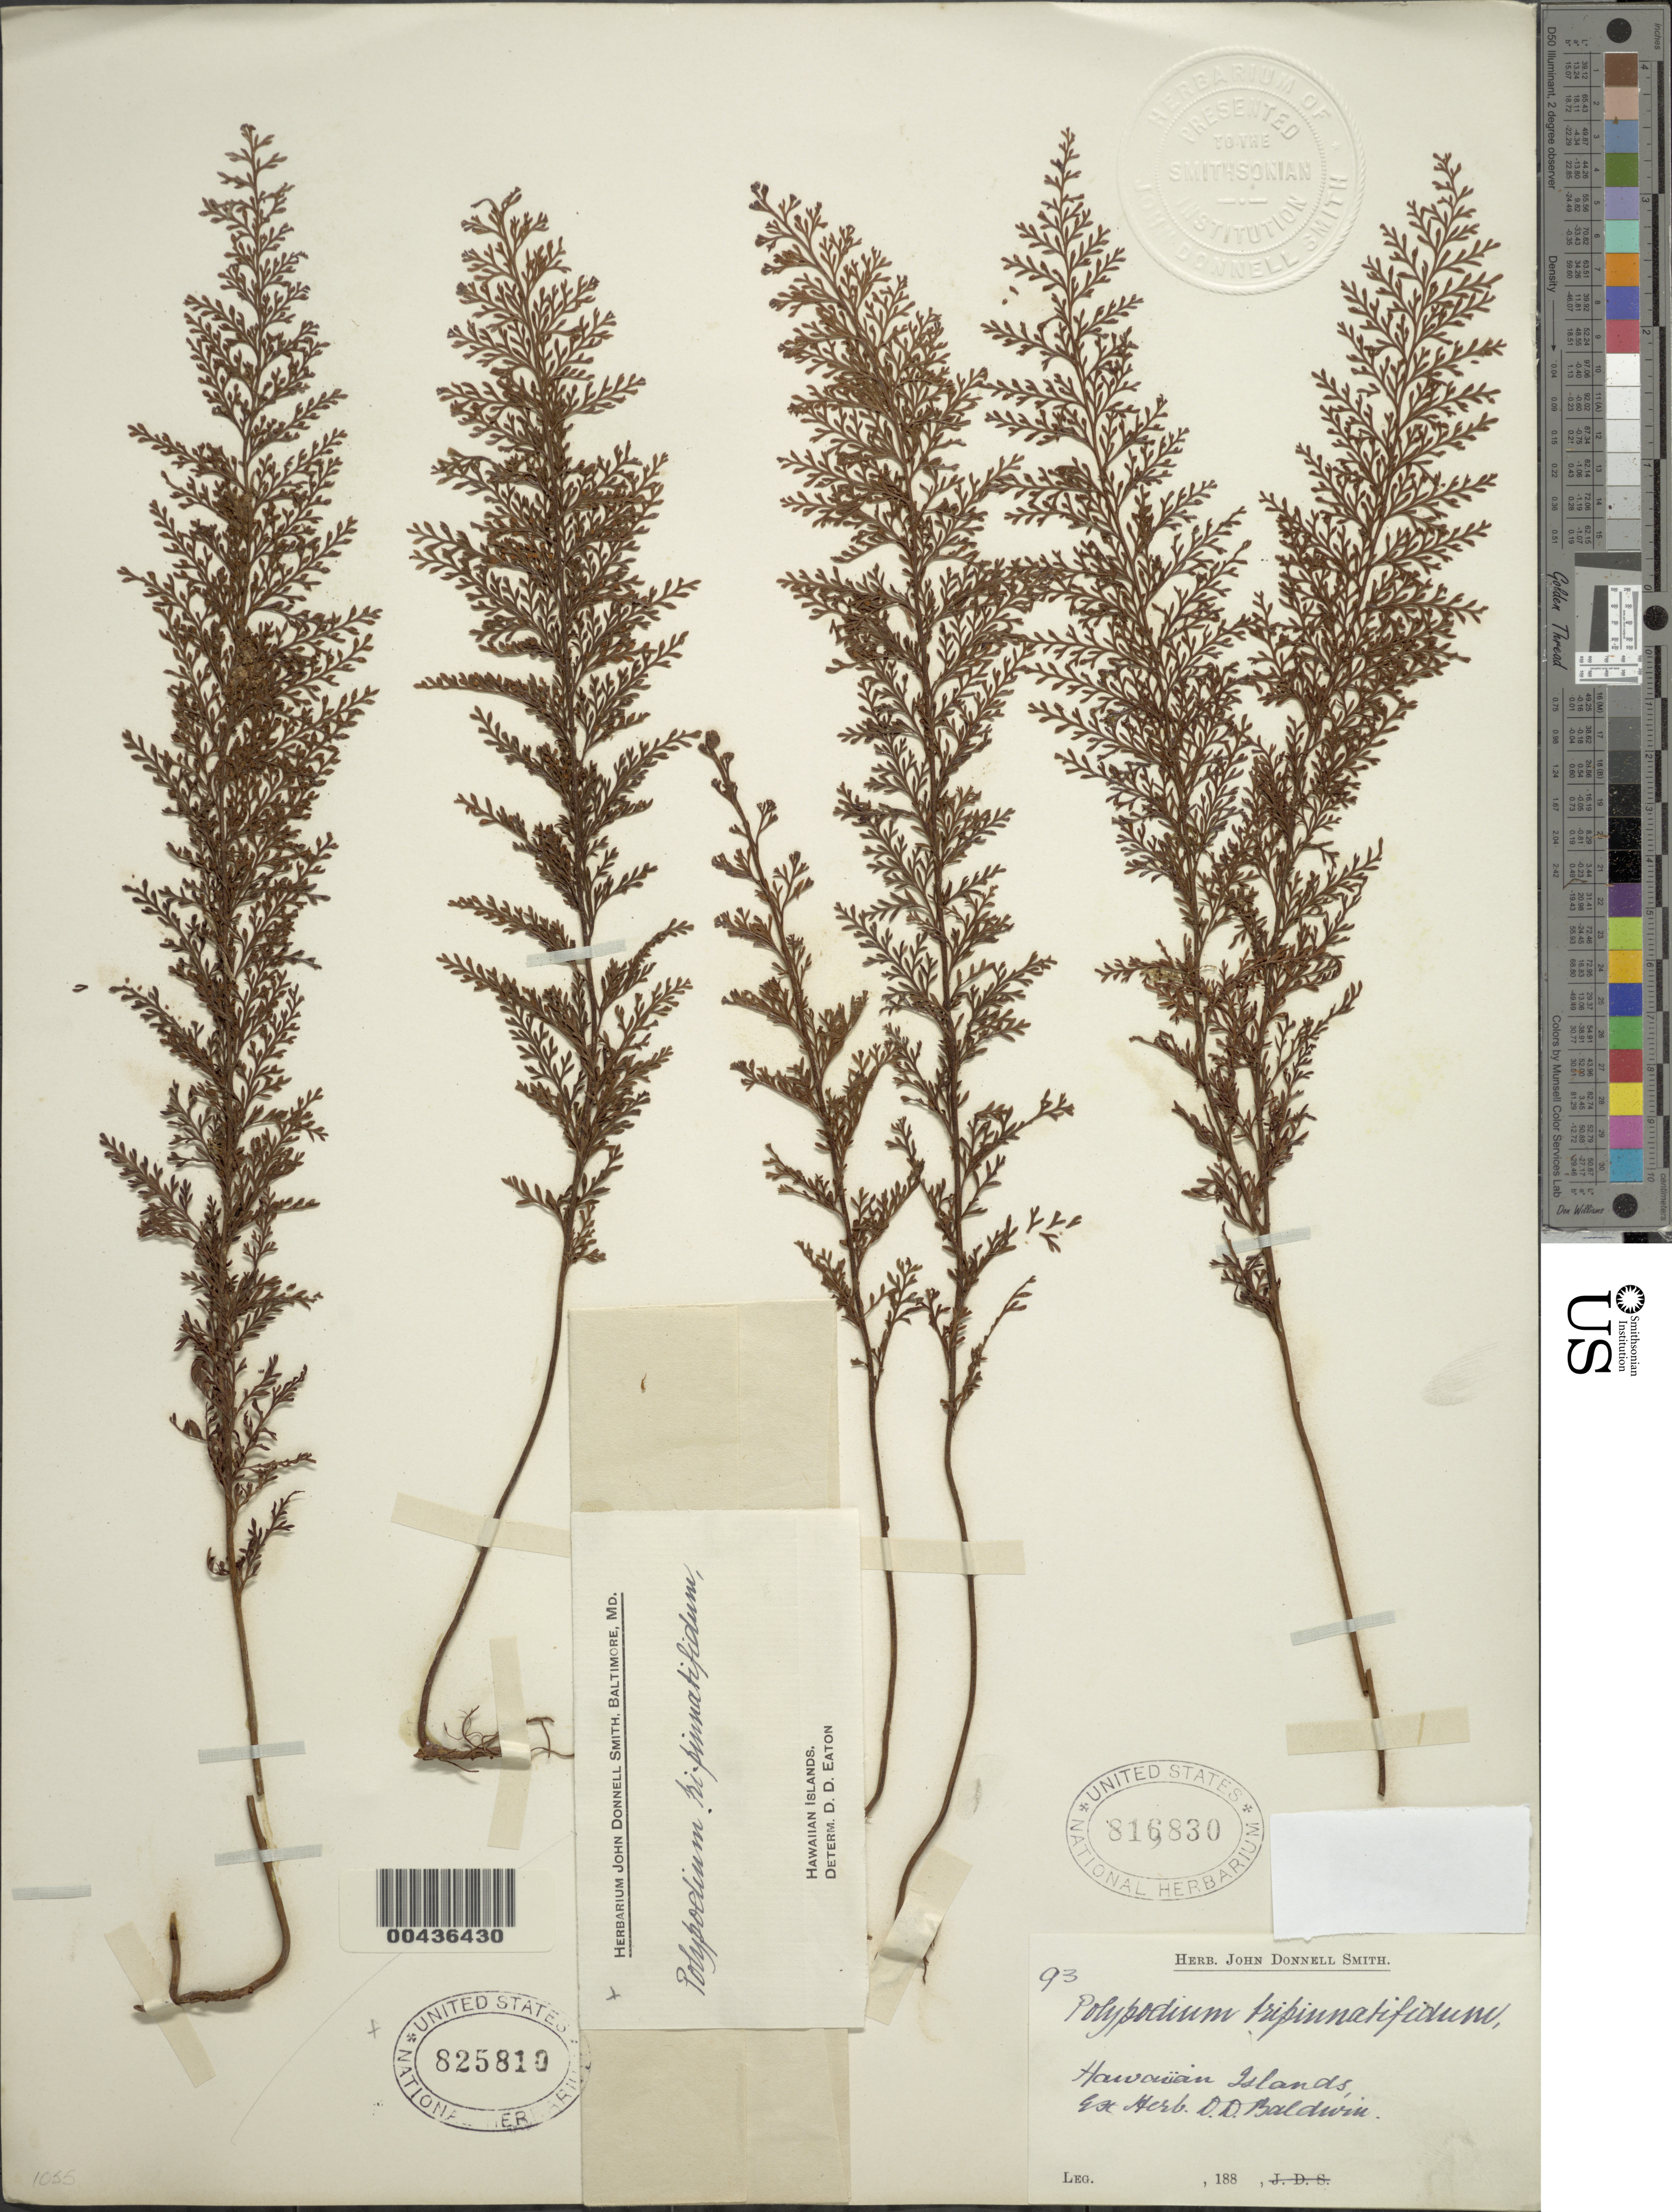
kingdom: Plantae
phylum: Tracheophyta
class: Polypodiopsida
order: Polypodiales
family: Polypodiaceae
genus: Adenophorus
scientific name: Adenophorus tripinnatifidus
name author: Gaudich.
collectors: J. Donnell Smith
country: United States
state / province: Hawaii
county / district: Hawaii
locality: Hawaiian Islands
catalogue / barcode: US 825810